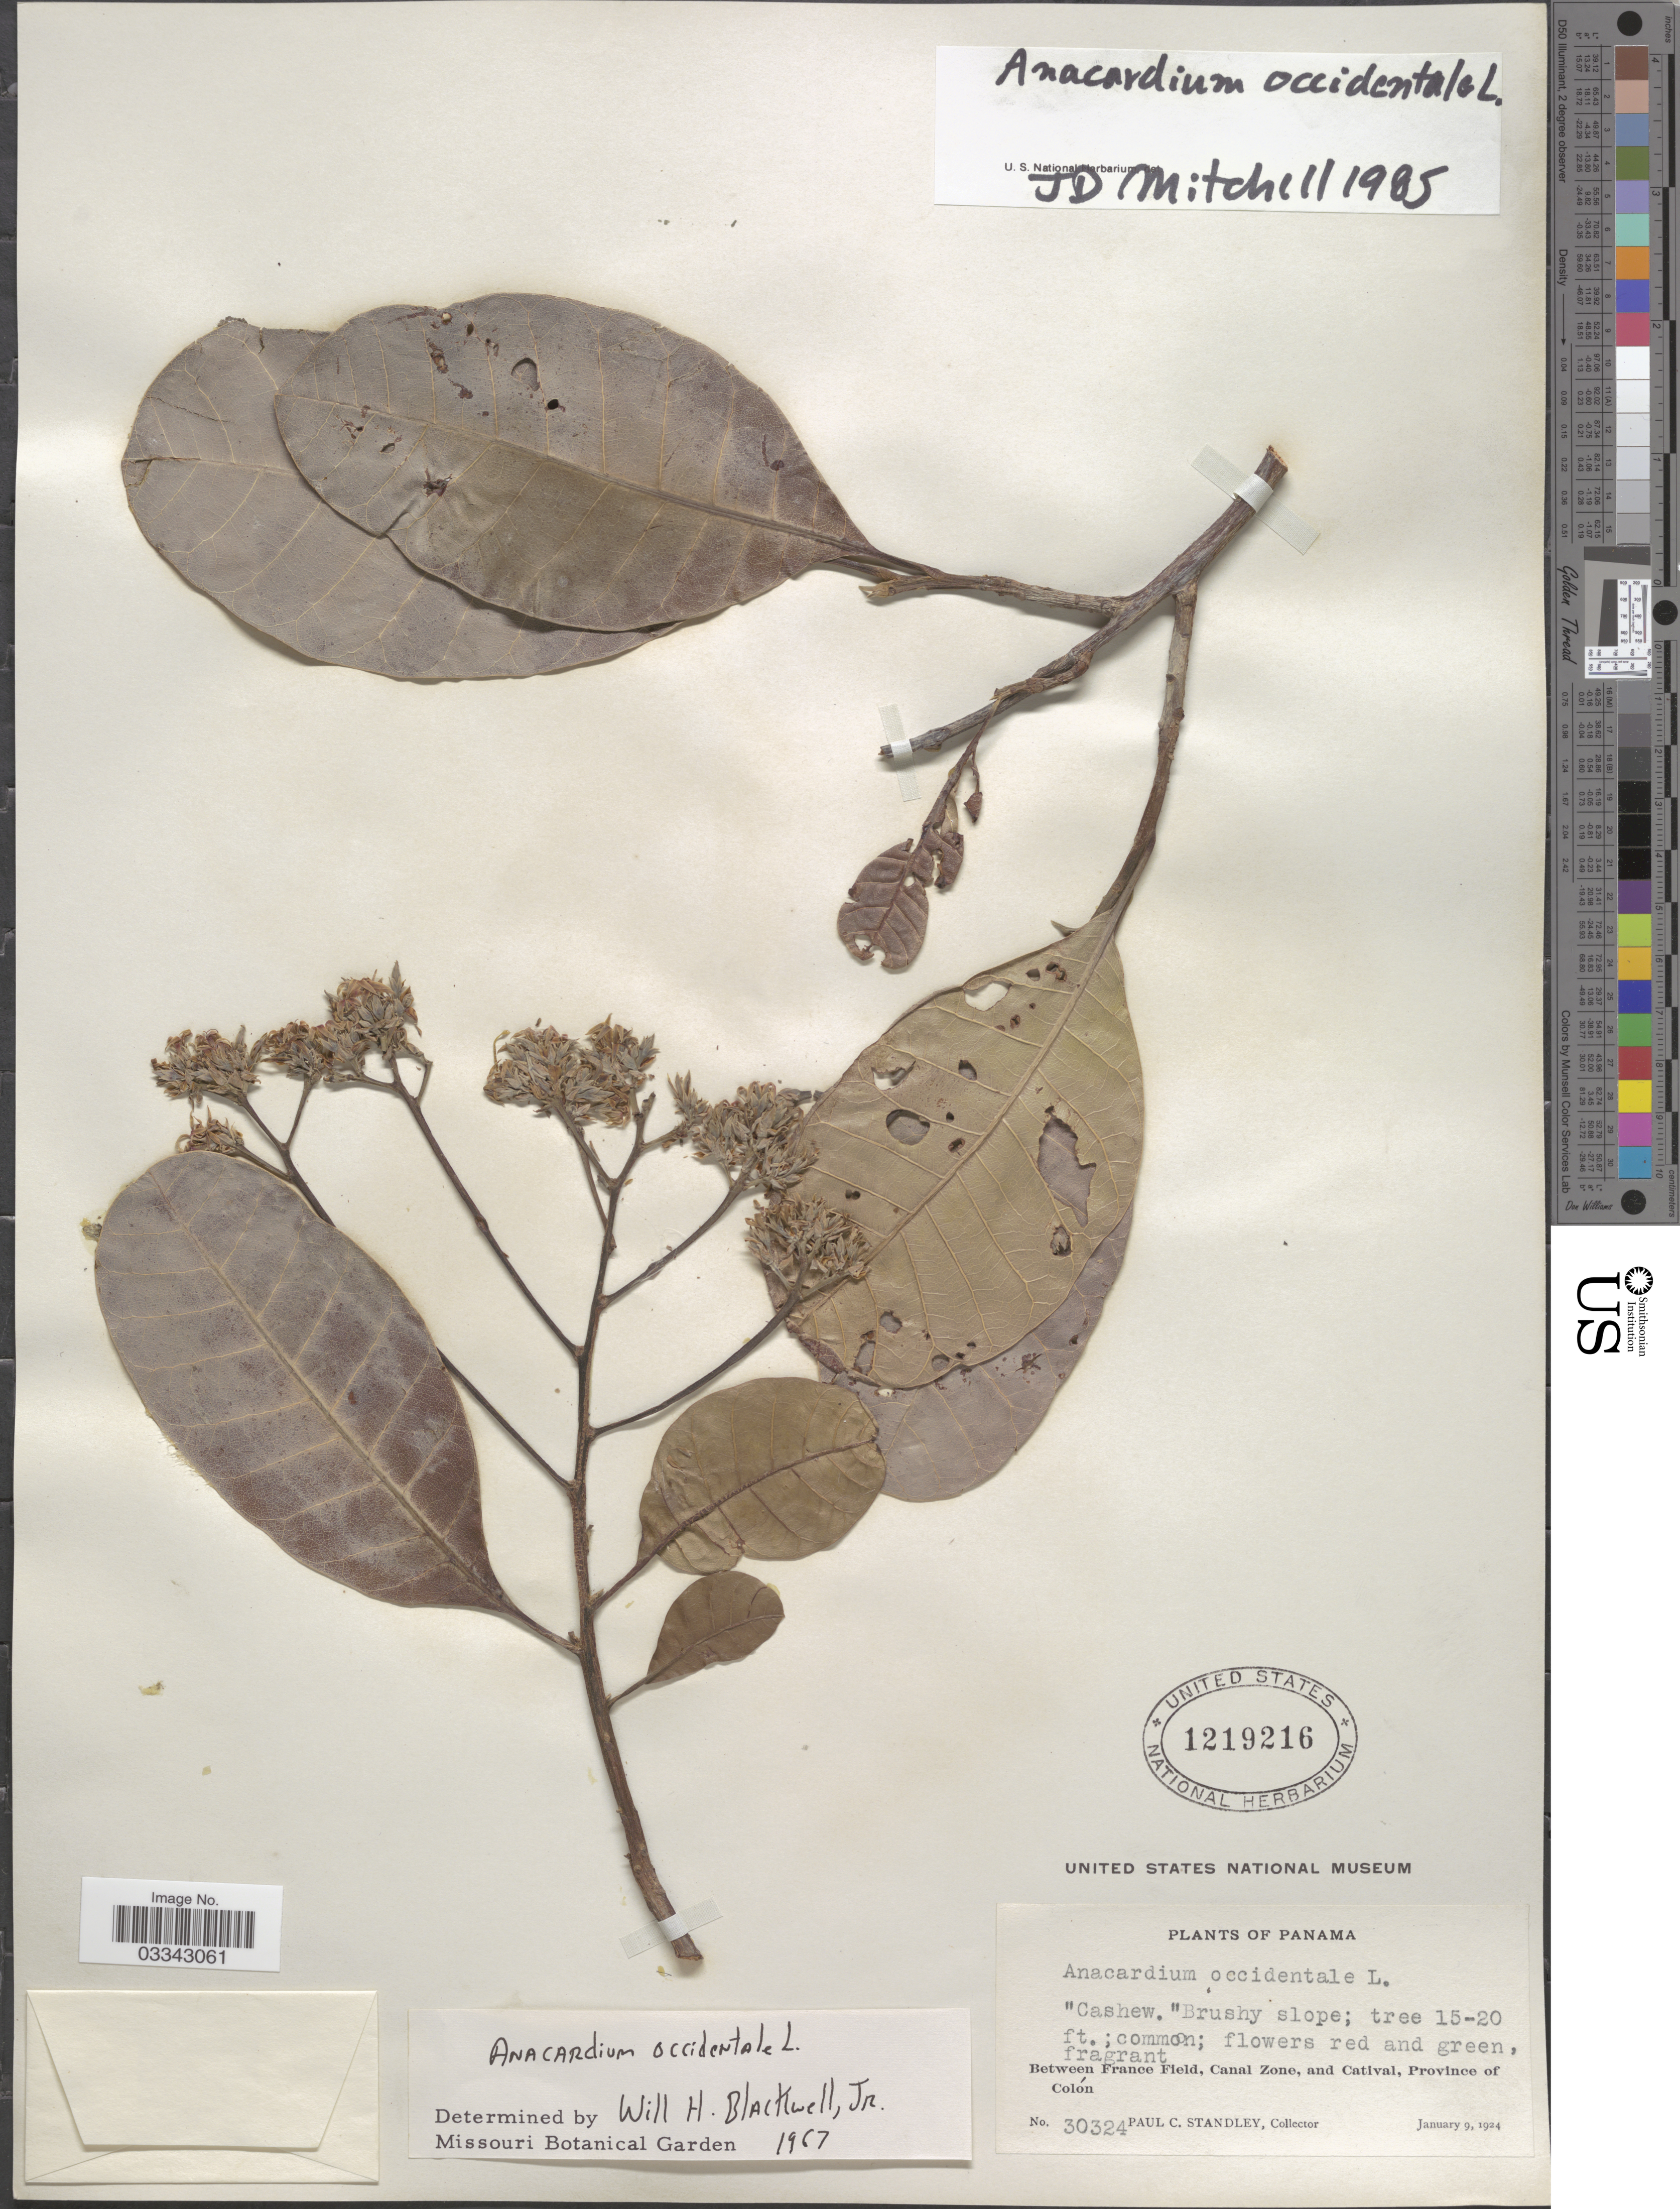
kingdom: Plantae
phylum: Tracheophyta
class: Magnoliopsida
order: Sapindales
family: Anacardiaceae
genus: Anacardium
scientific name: Anacardium occidentale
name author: L.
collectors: P. C. Standley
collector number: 30324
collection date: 1924-01-09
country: Panama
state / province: Colón / Panamá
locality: Between France Field, Canal Zone, and Catival, Province of Colón.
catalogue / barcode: US 1219216